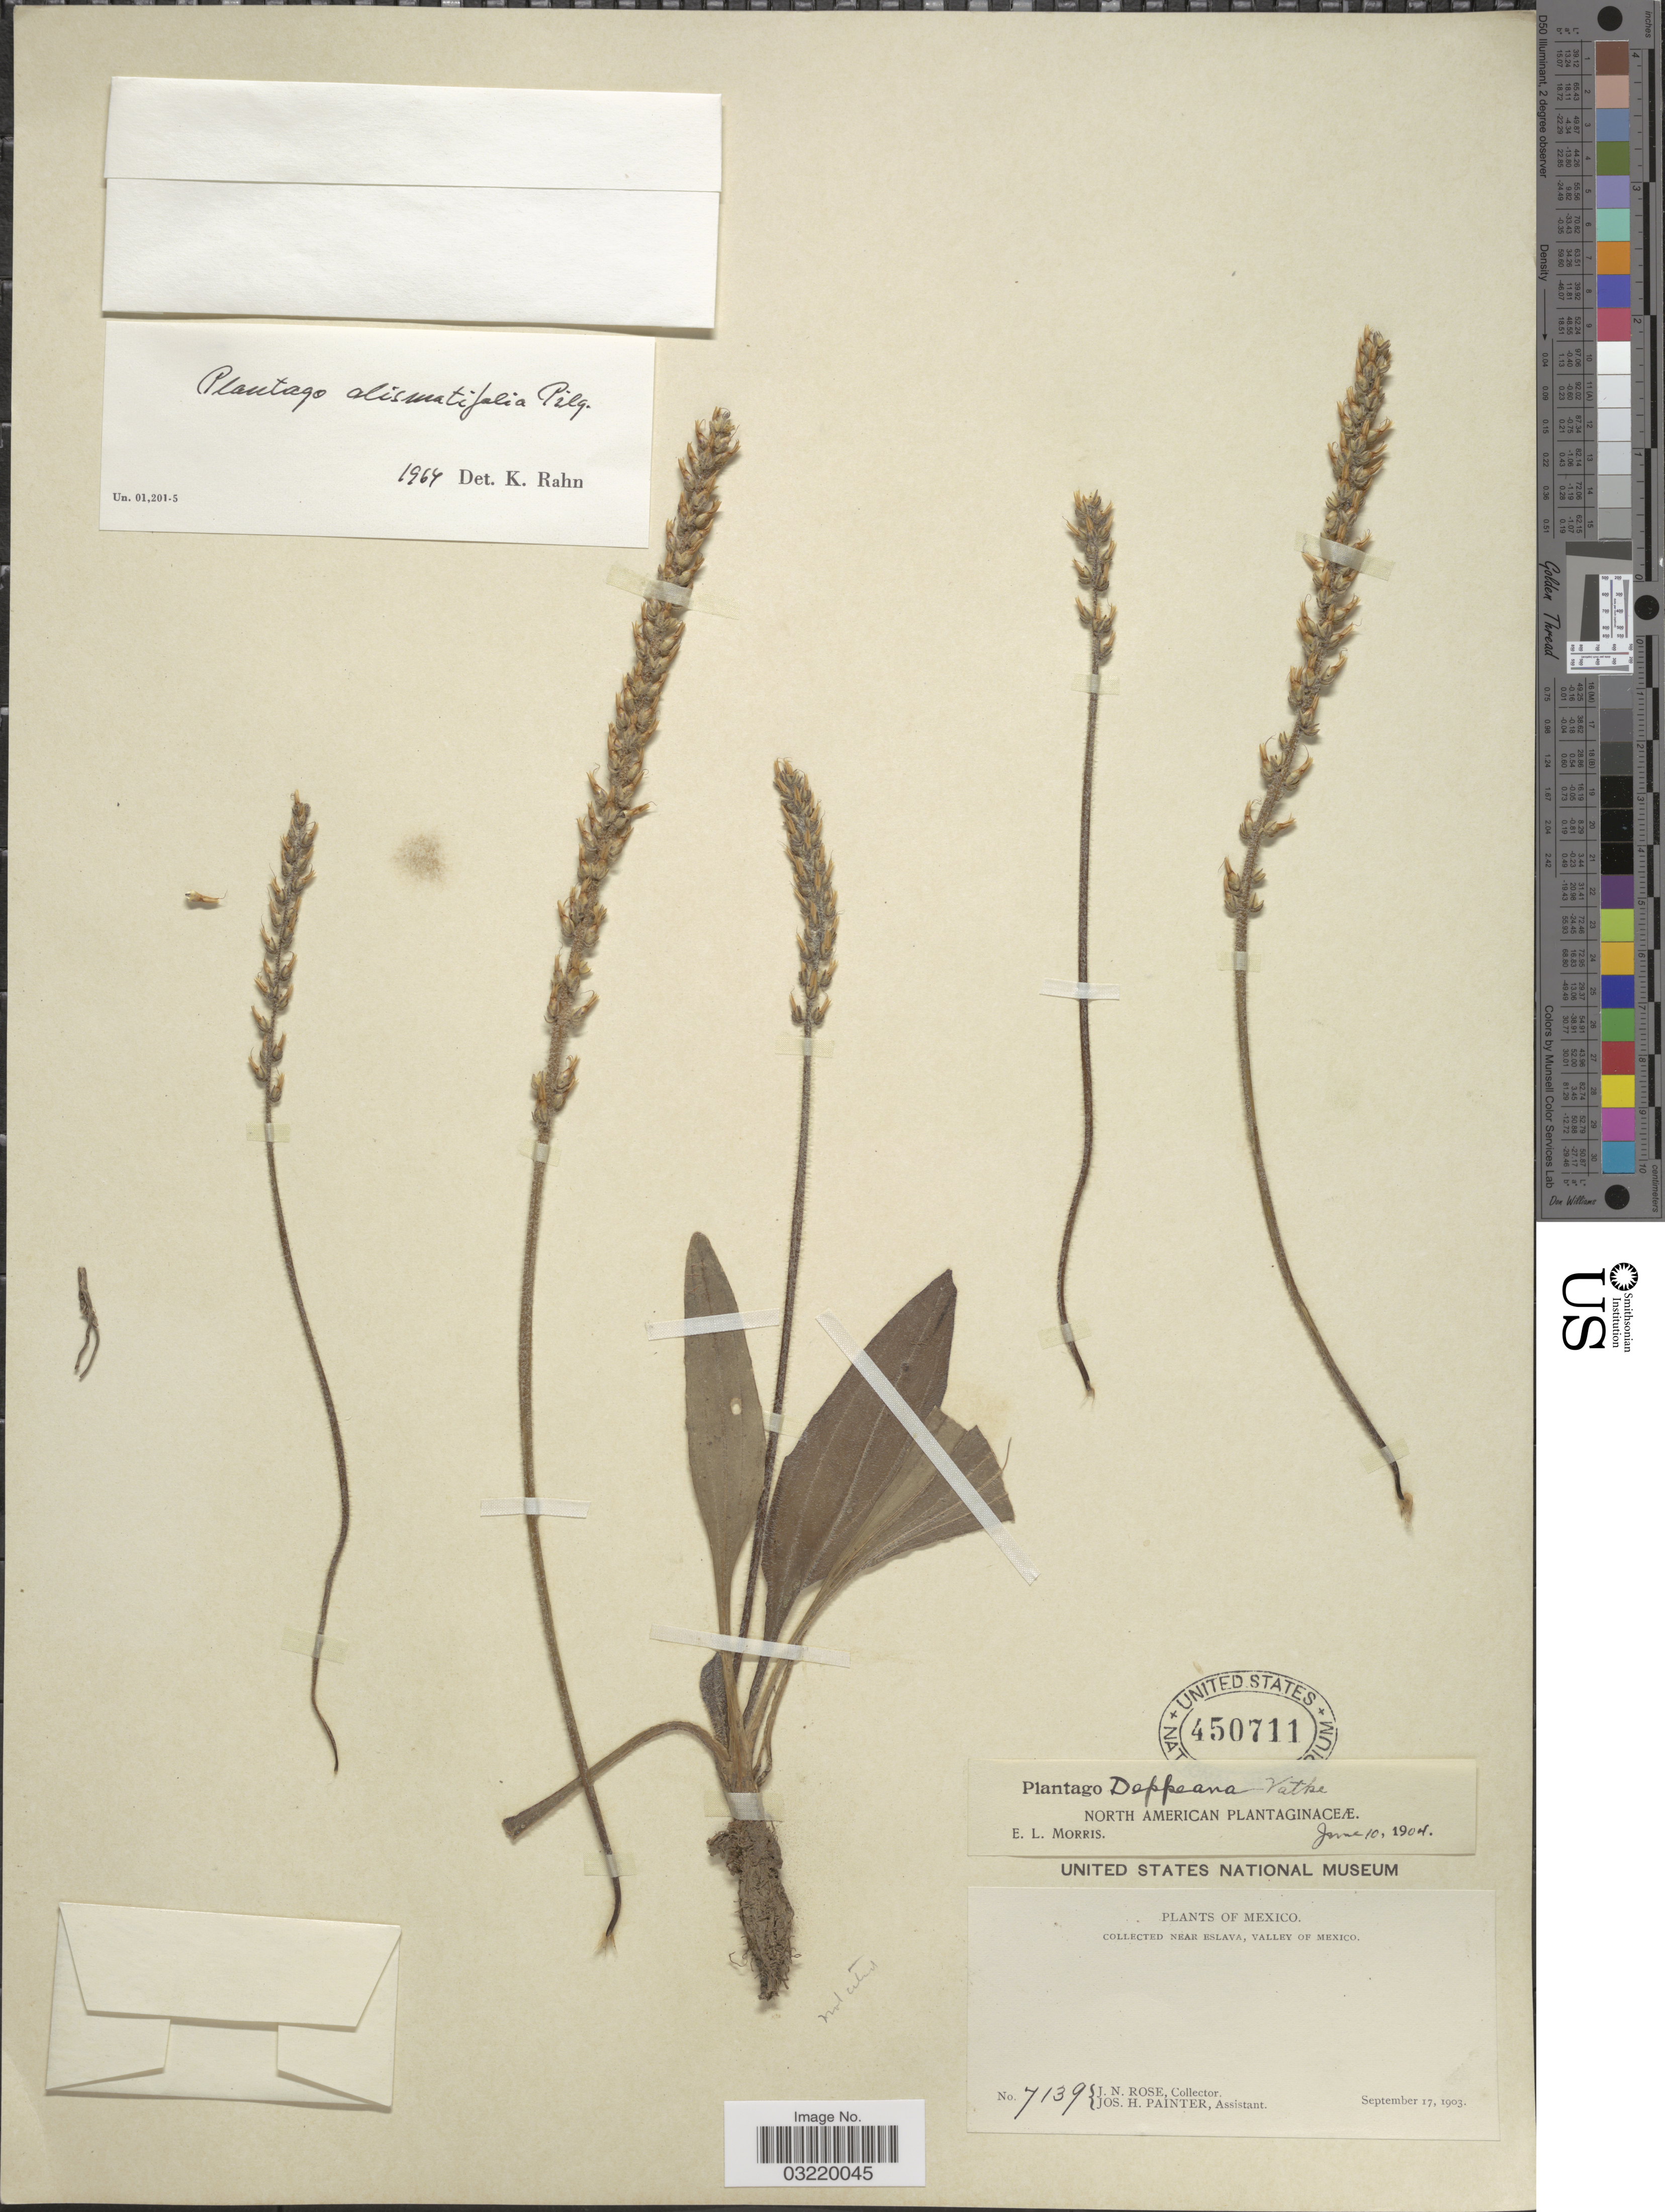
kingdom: Plantae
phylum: Tracheophyta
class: Magnoliopsida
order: Lamiales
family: Plantaginaceae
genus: Plantago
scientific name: Plantago alismatifolia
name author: Pilg.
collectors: J. N. Rose & J. H. Painter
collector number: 7139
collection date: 1903-09-17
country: Mexico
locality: Near Eslava, Valley of Mexico.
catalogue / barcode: US 450711